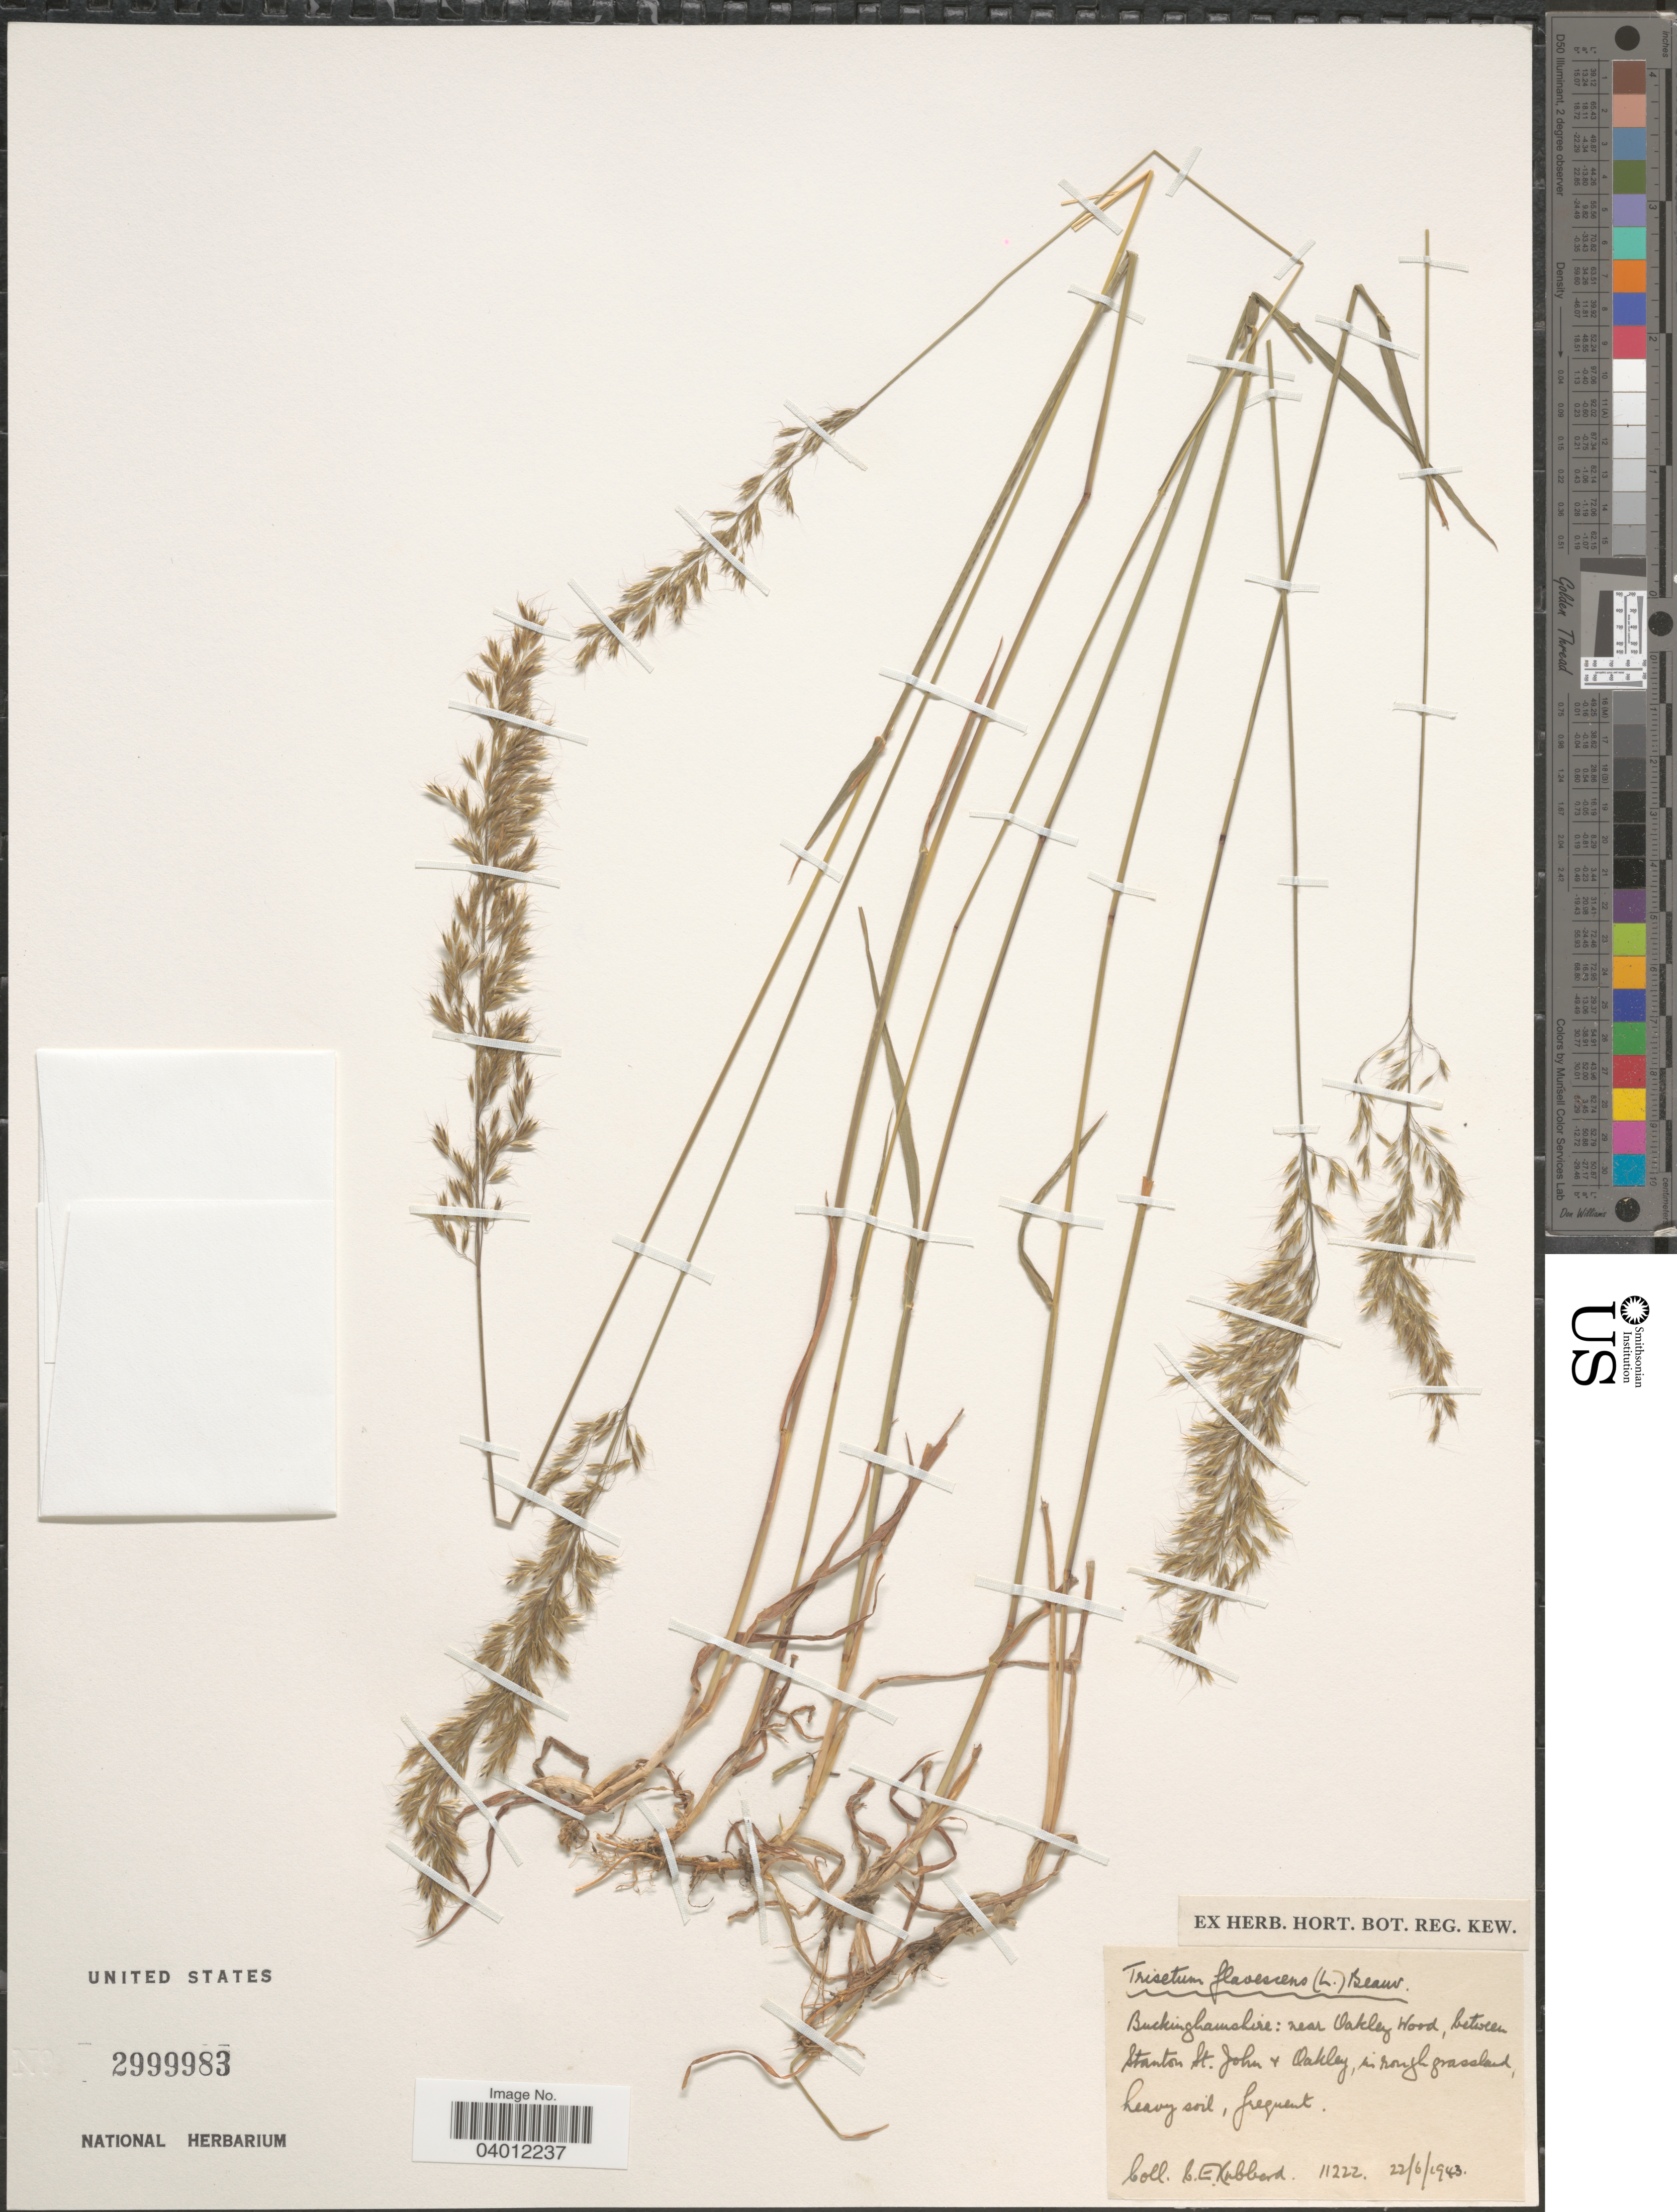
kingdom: Plantae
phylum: Tracheophyta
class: Liliopsida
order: Poales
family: Poaceae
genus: Trisetum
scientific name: Trisetum flavescens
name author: (L.) P. Beauv.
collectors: C. E. Hubbard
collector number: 11222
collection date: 1943-06-22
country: United Kingdom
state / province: England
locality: Buckinghamshire: near Oakley Wood, between Stanton St. John & Oakley, in rough grassland, heavy soil, frequent.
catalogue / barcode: US 2999983